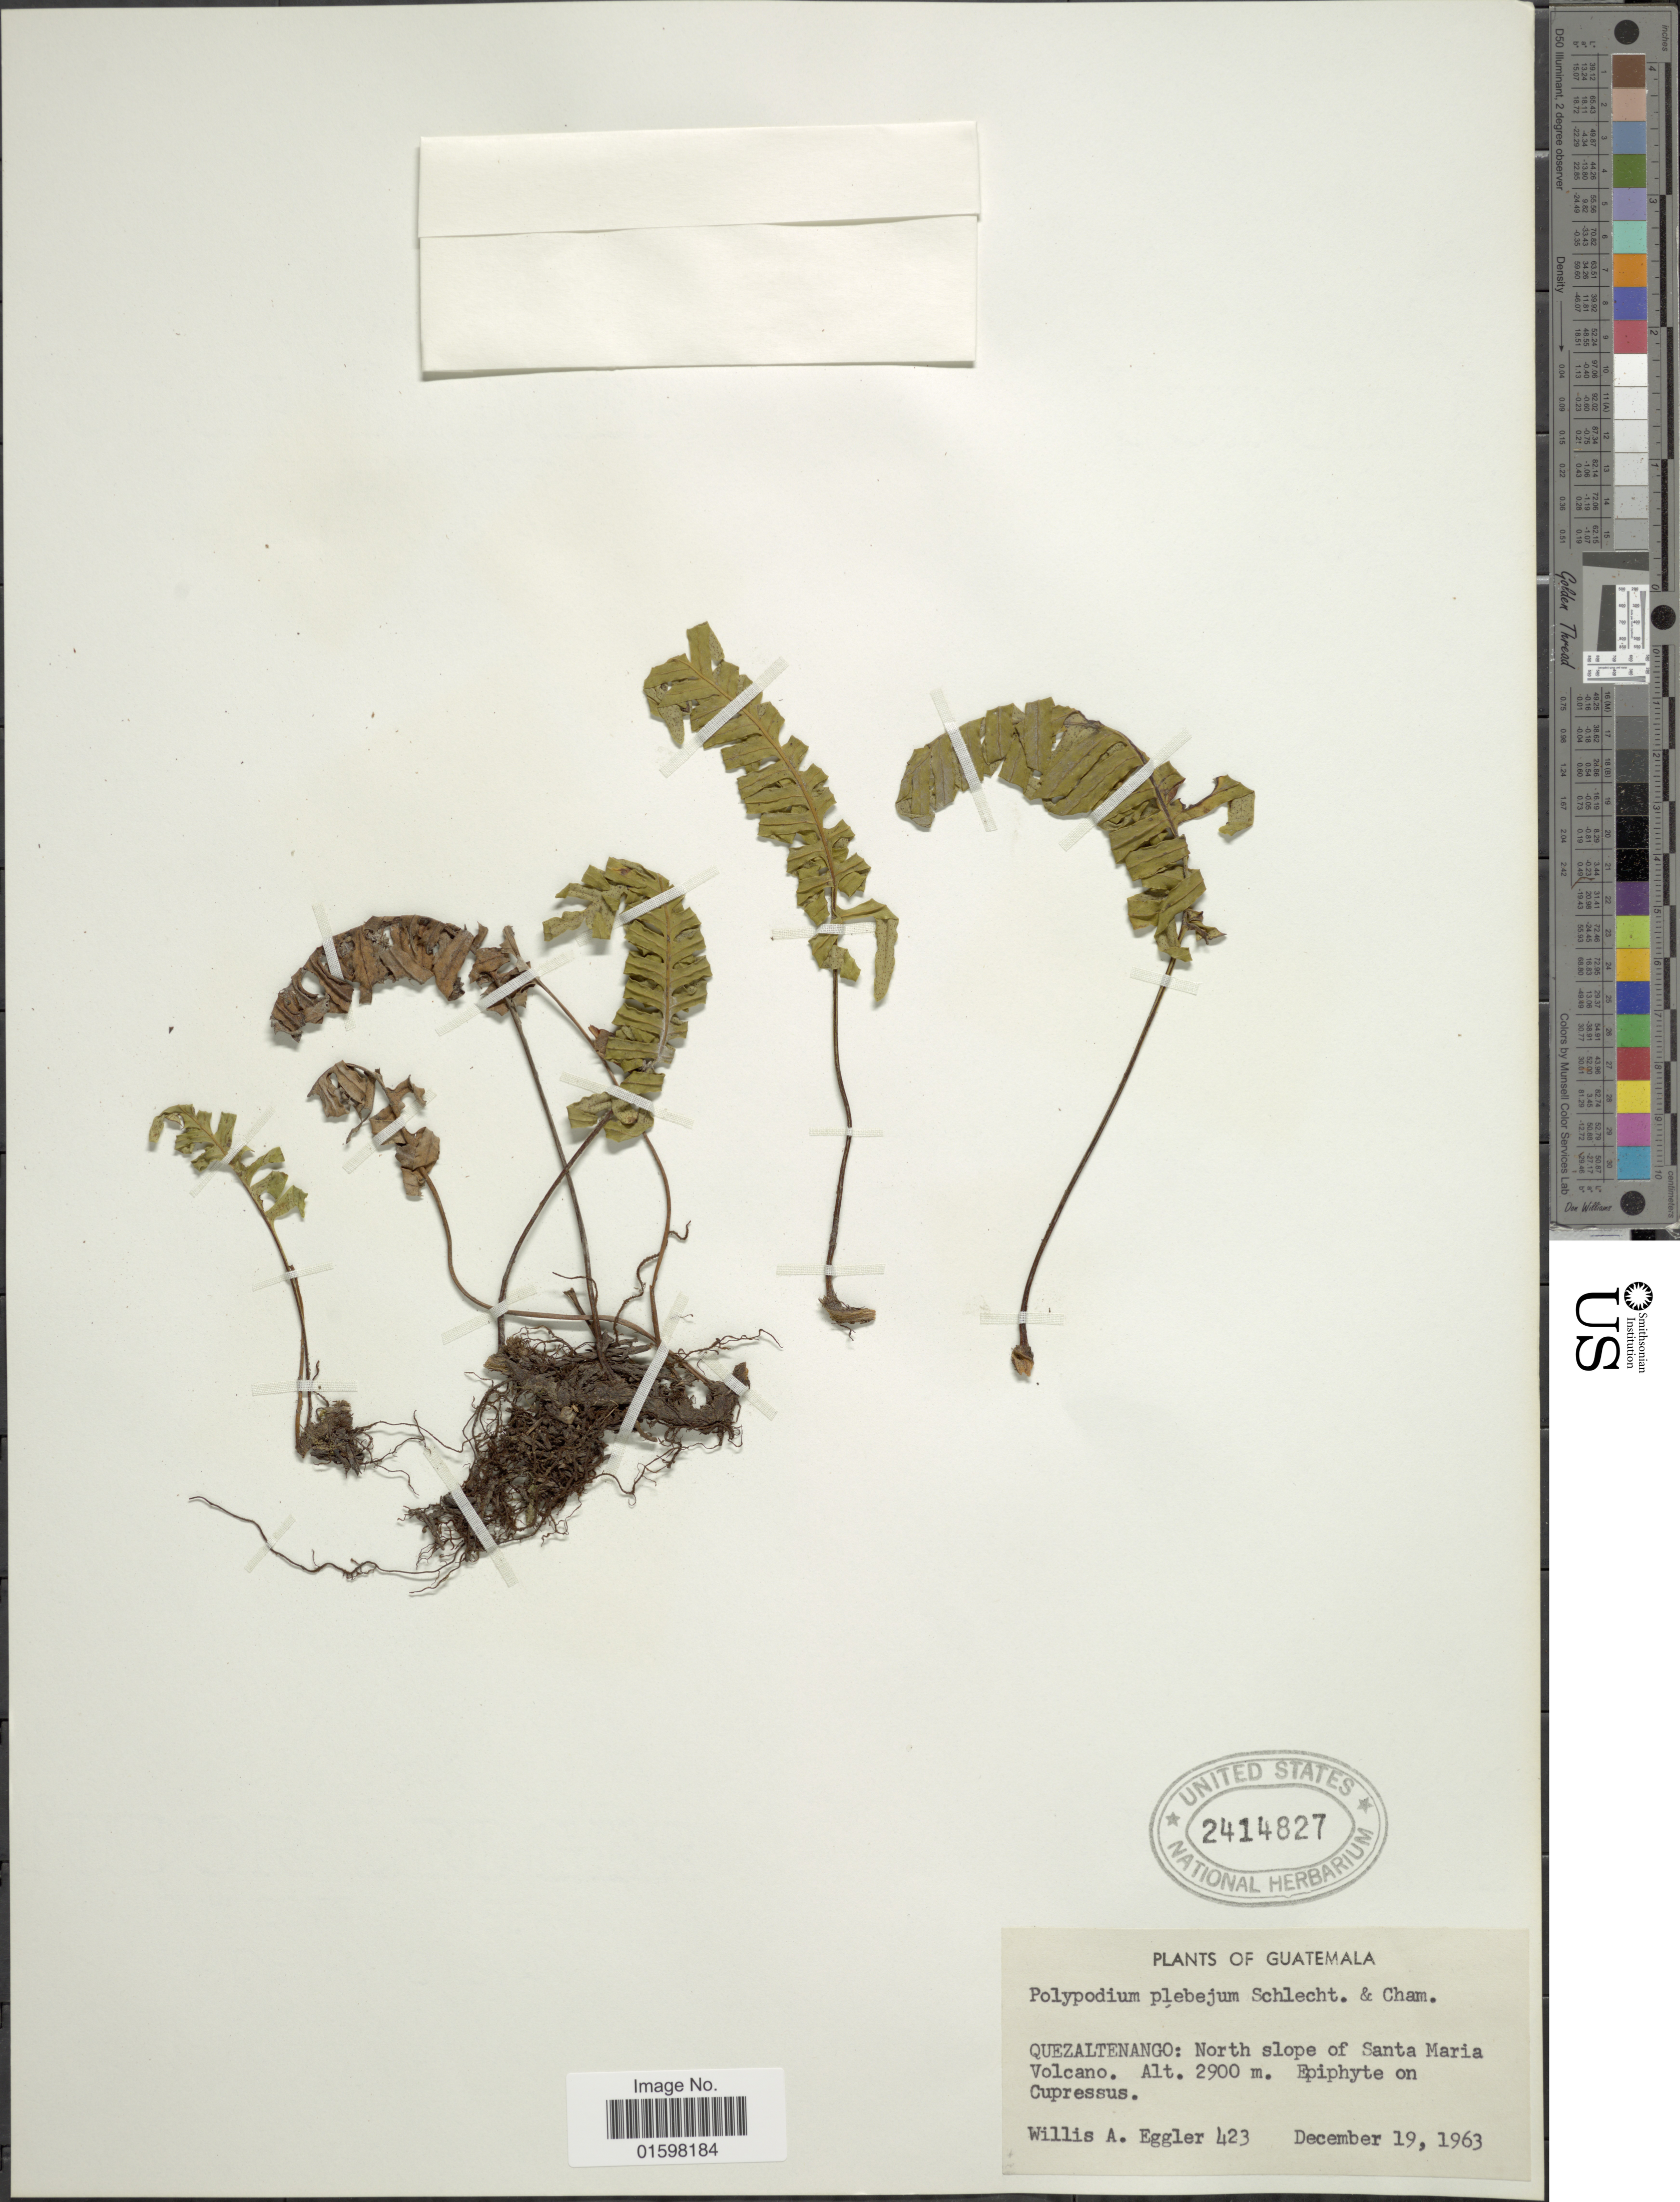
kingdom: Plantae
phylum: Tracheophyta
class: Polypodiopsida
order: Polypodiales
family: Polypodiaceae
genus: Pleopeltis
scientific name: Pleopeltis plebeia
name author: (Schltdl. ex Cham.) A.R. Sm. & Tejero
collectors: W. A. Eggler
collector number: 423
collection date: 1963-12-19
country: Guatemala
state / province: Quetzaltenango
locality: North slope of Santa Maria Volcano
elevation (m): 2900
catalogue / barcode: US 2414827